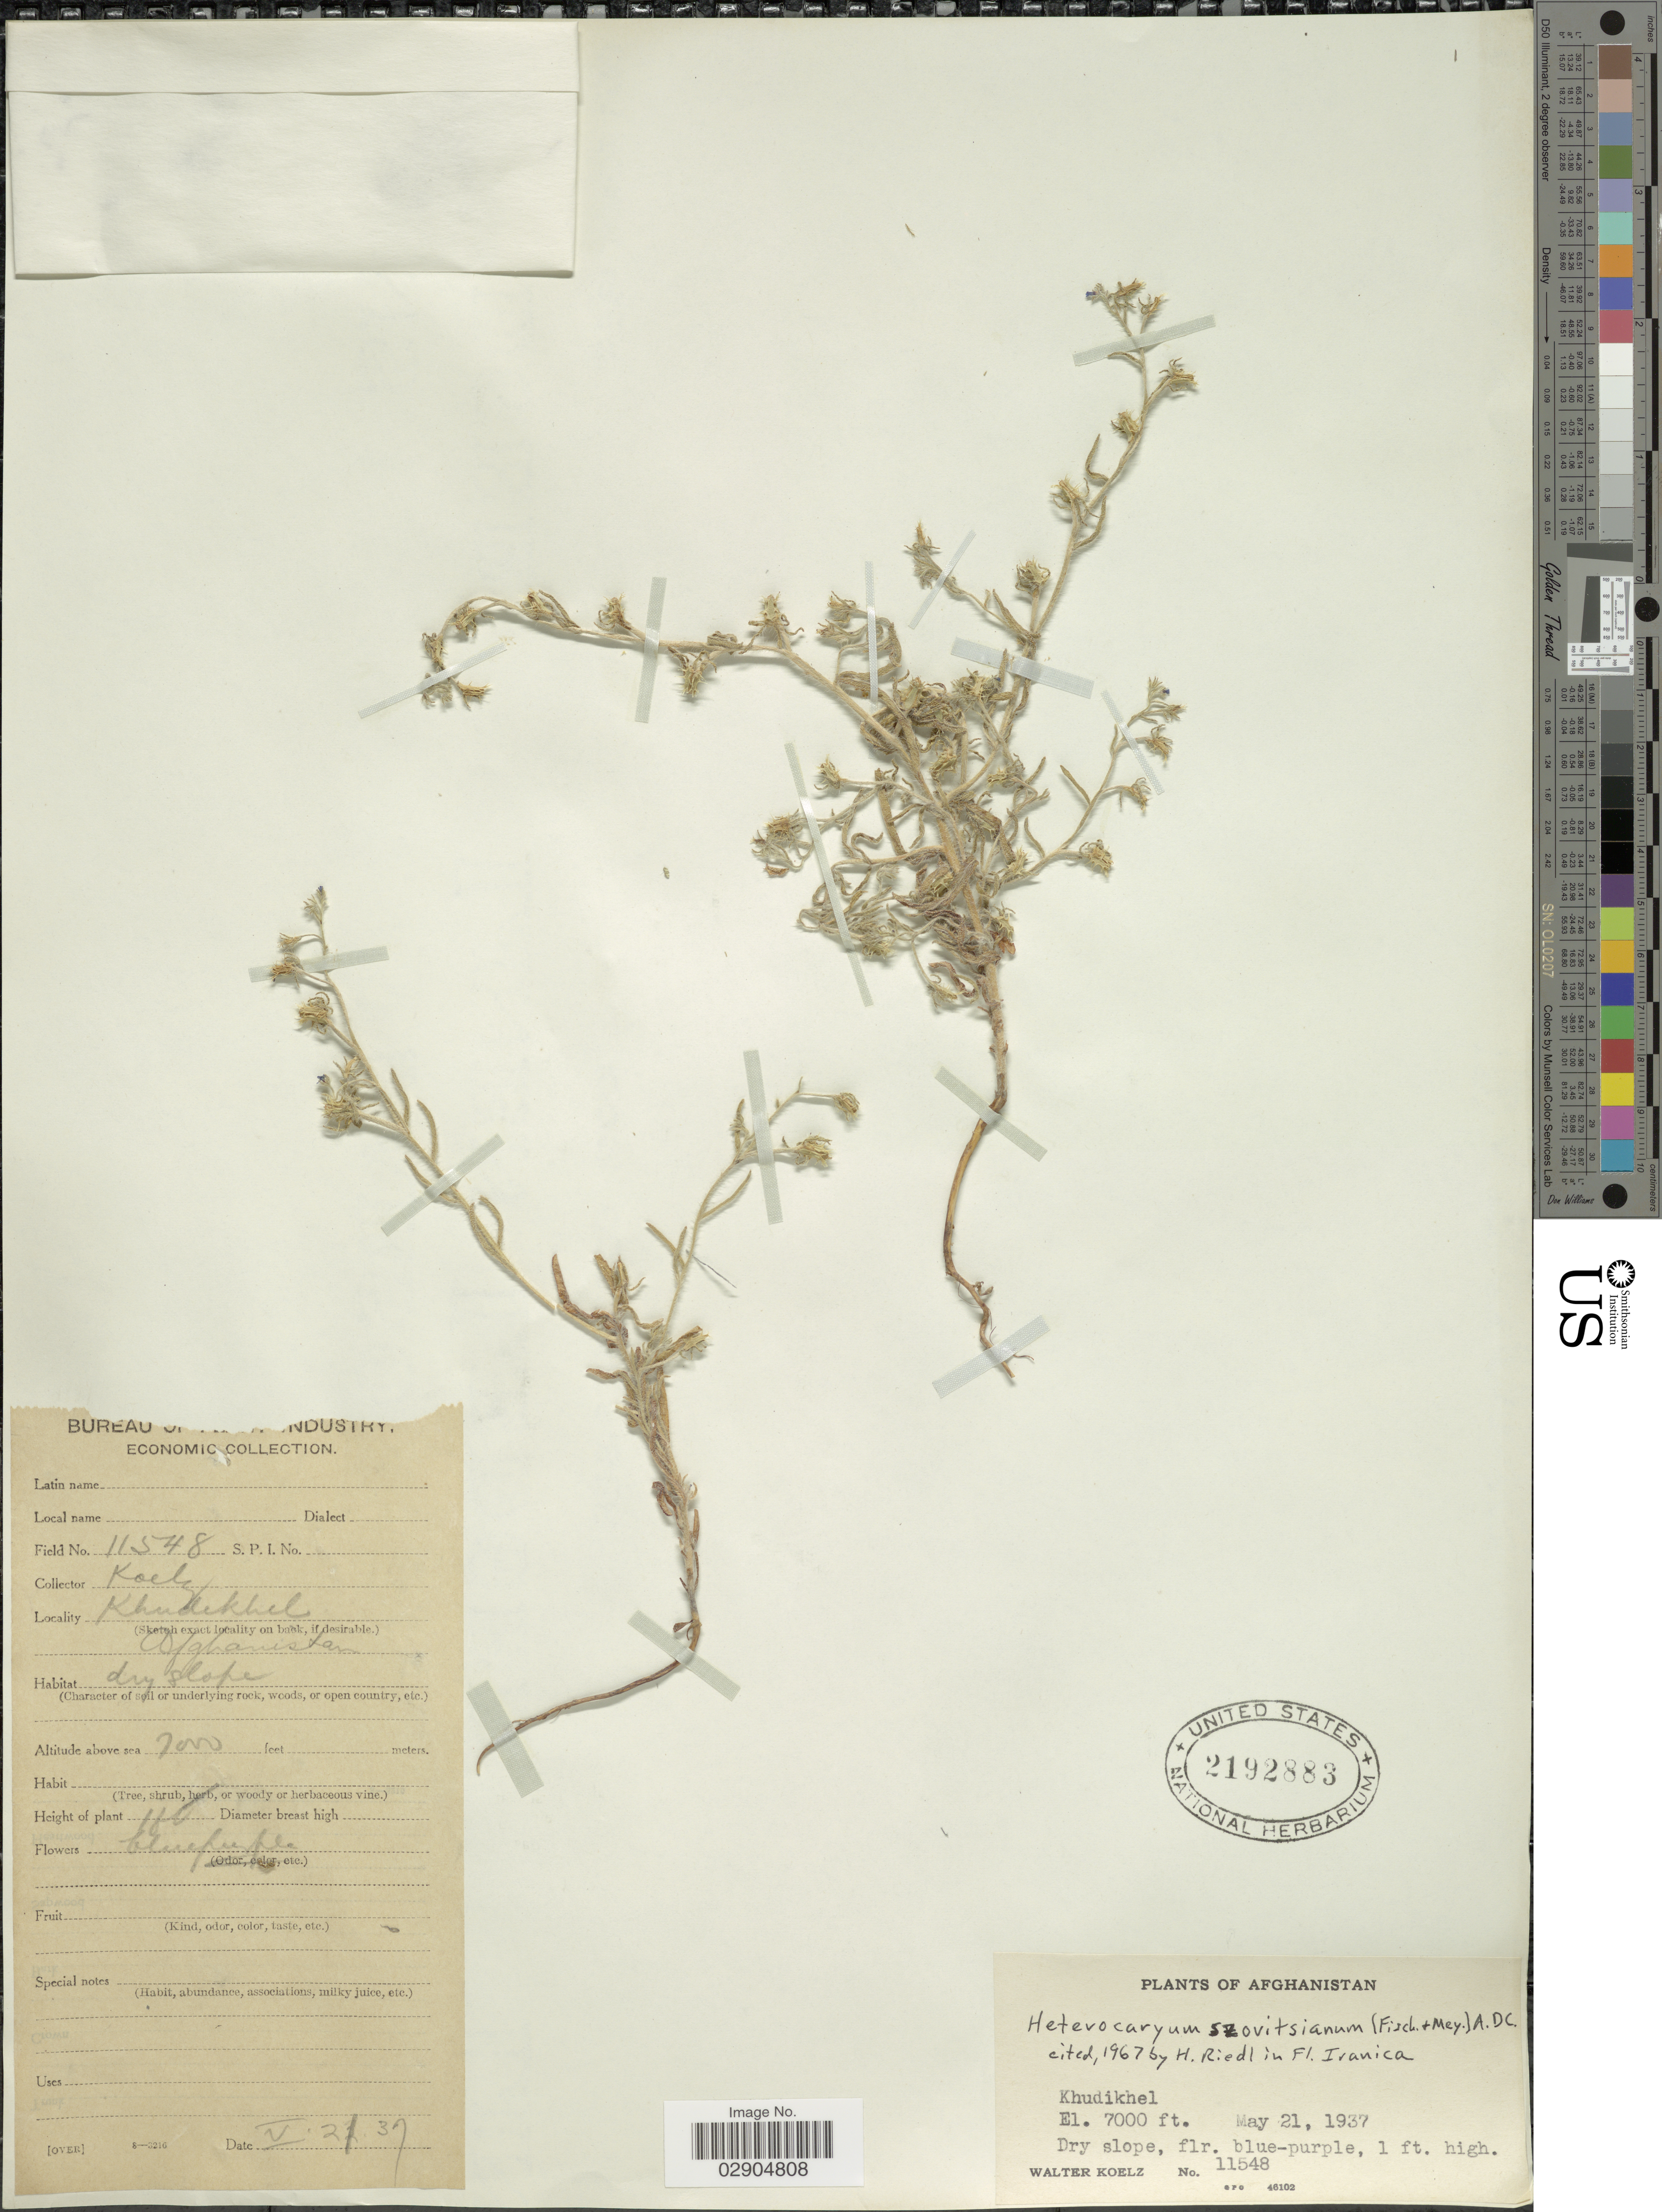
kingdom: Plantae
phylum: Tracheophyta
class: Magnoliopsida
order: Boraginales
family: Boraginaceae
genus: Heterocaryum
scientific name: Heterocaryum szovitsianum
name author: (Fisch. & C.A. Mey.) A. DC.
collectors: W. N. Koelz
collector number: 11548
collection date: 1937-05-21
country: Afghanistan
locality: Khudikhel.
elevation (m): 2134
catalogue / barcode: US 2192883